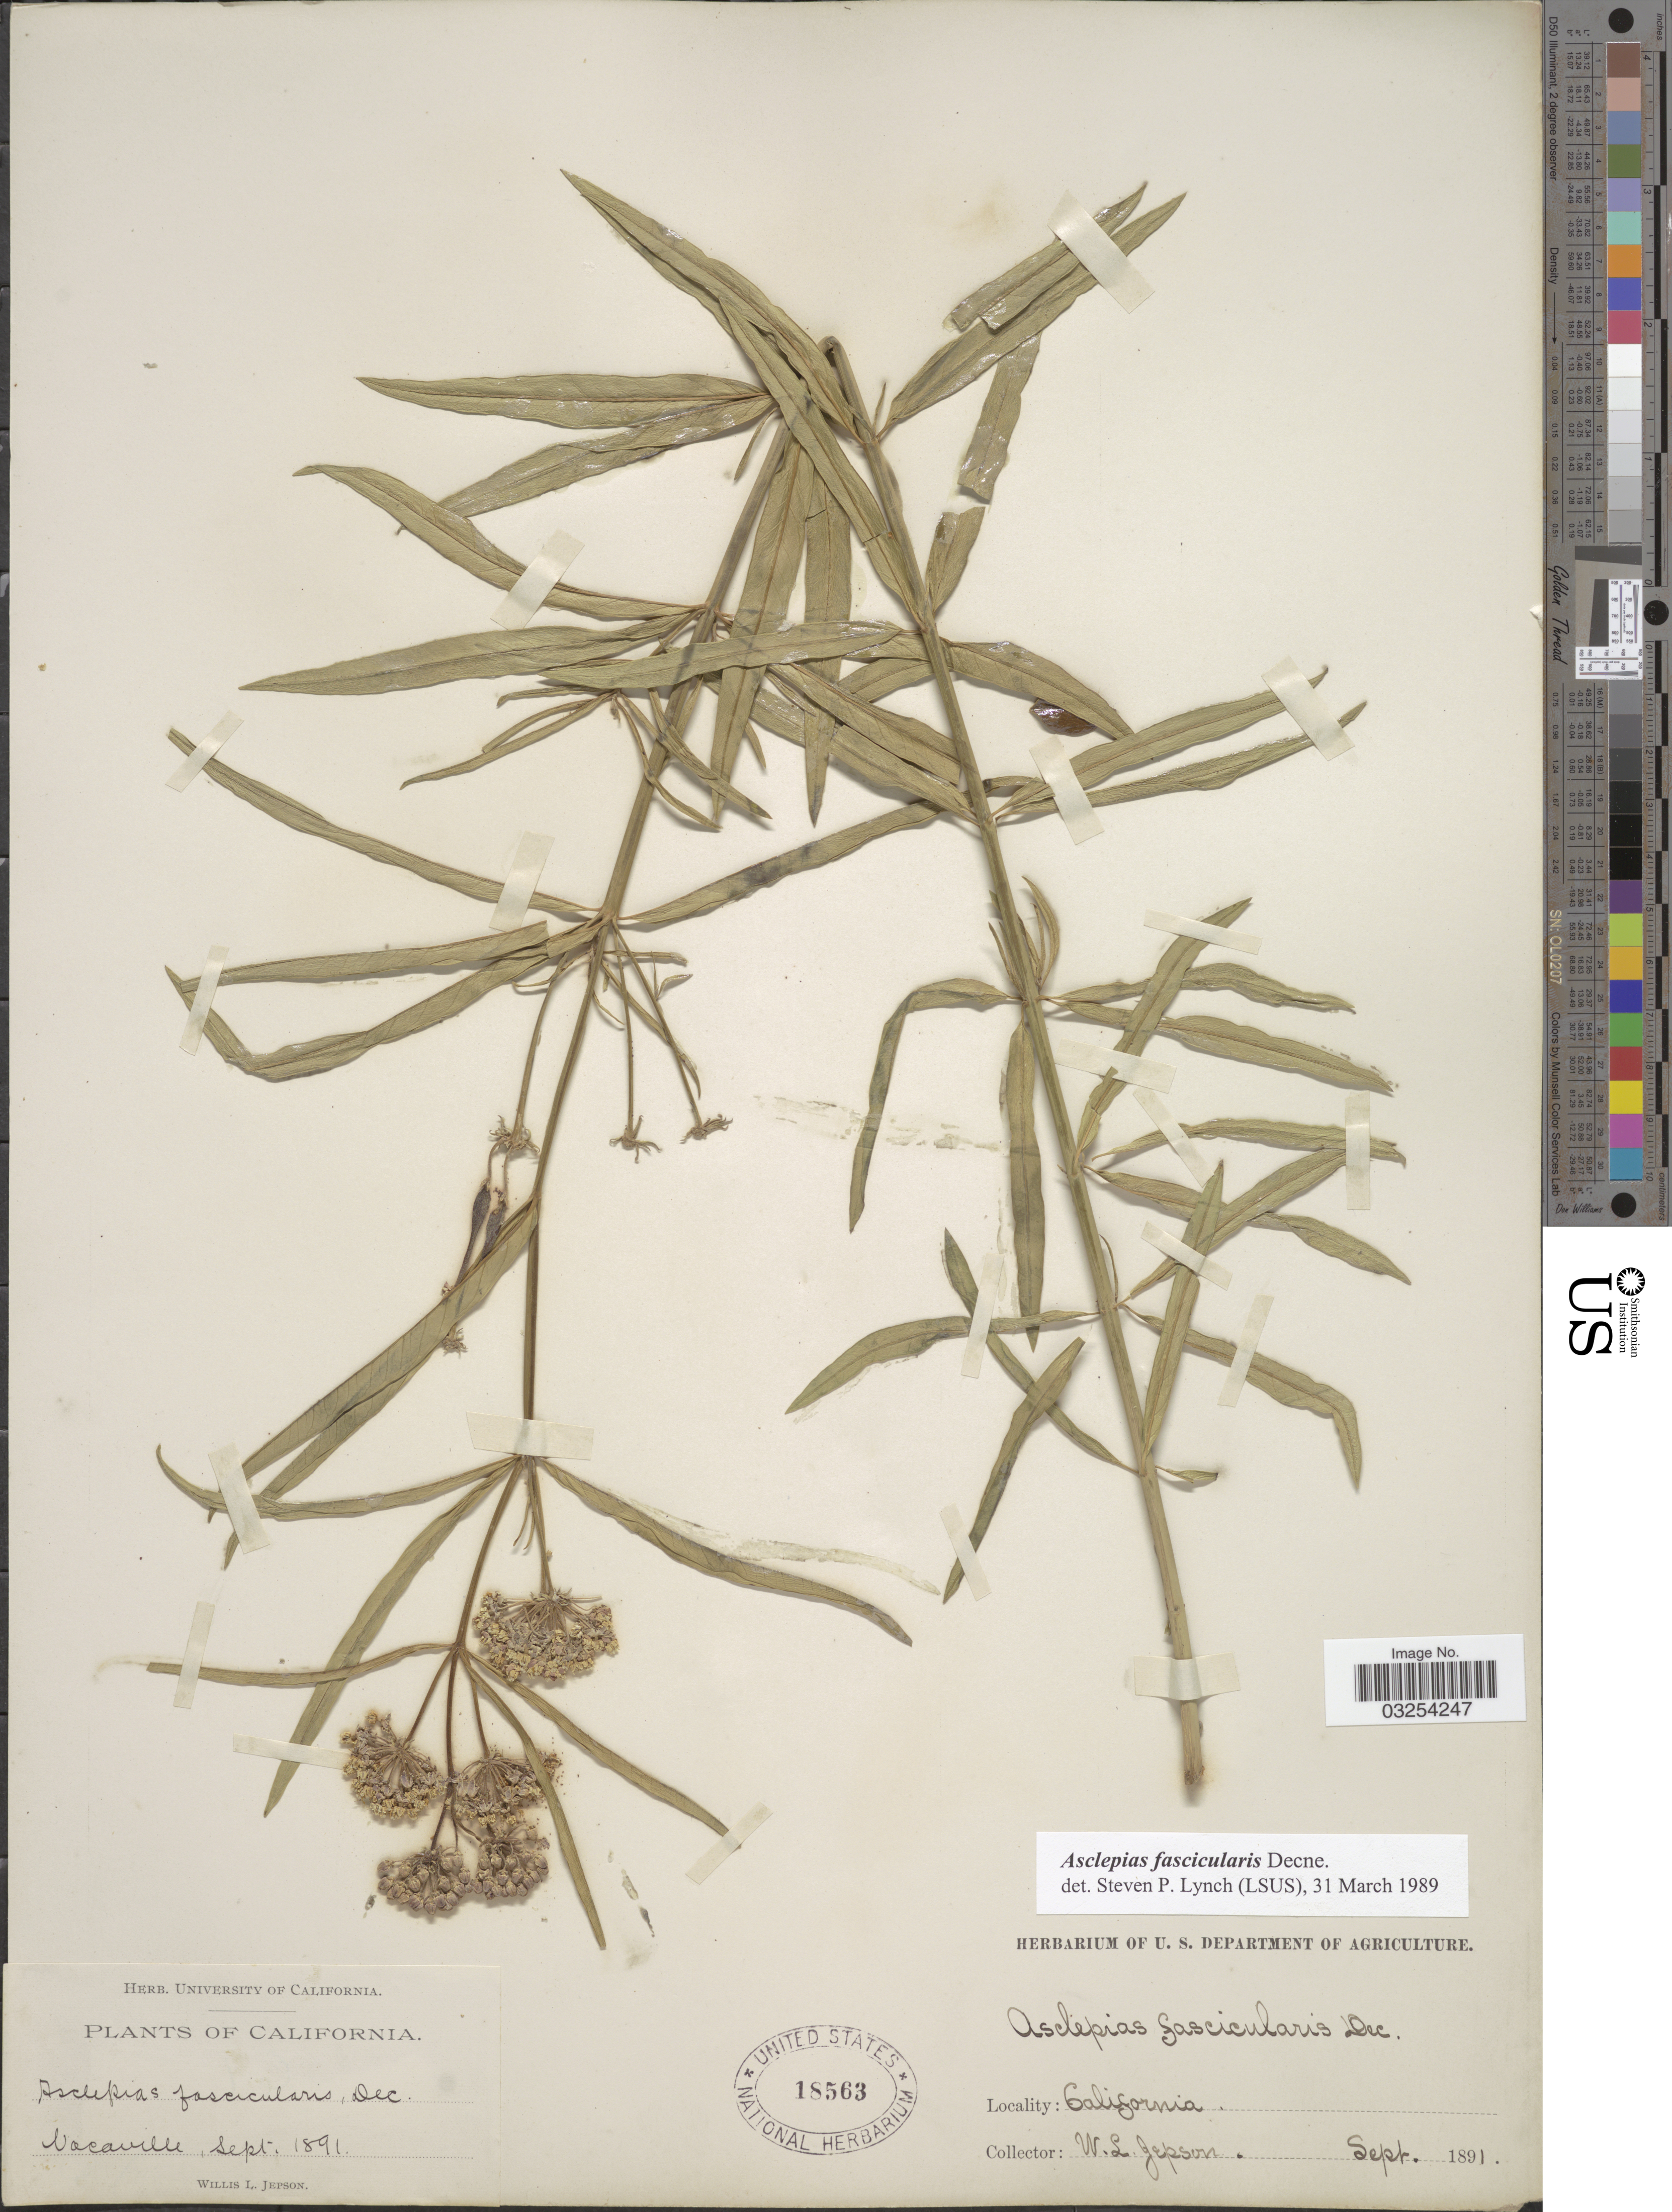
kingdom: Plantae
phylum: Tracheophyta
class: Magnoliopsida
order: Gentianales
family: Apocynaceae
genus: Asclepias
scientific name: Asclepias fascicularis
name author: Decne.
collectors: W. L. Jepson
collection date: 1891-09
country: United States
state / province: California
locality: Vacaville.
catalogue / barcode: US 18563